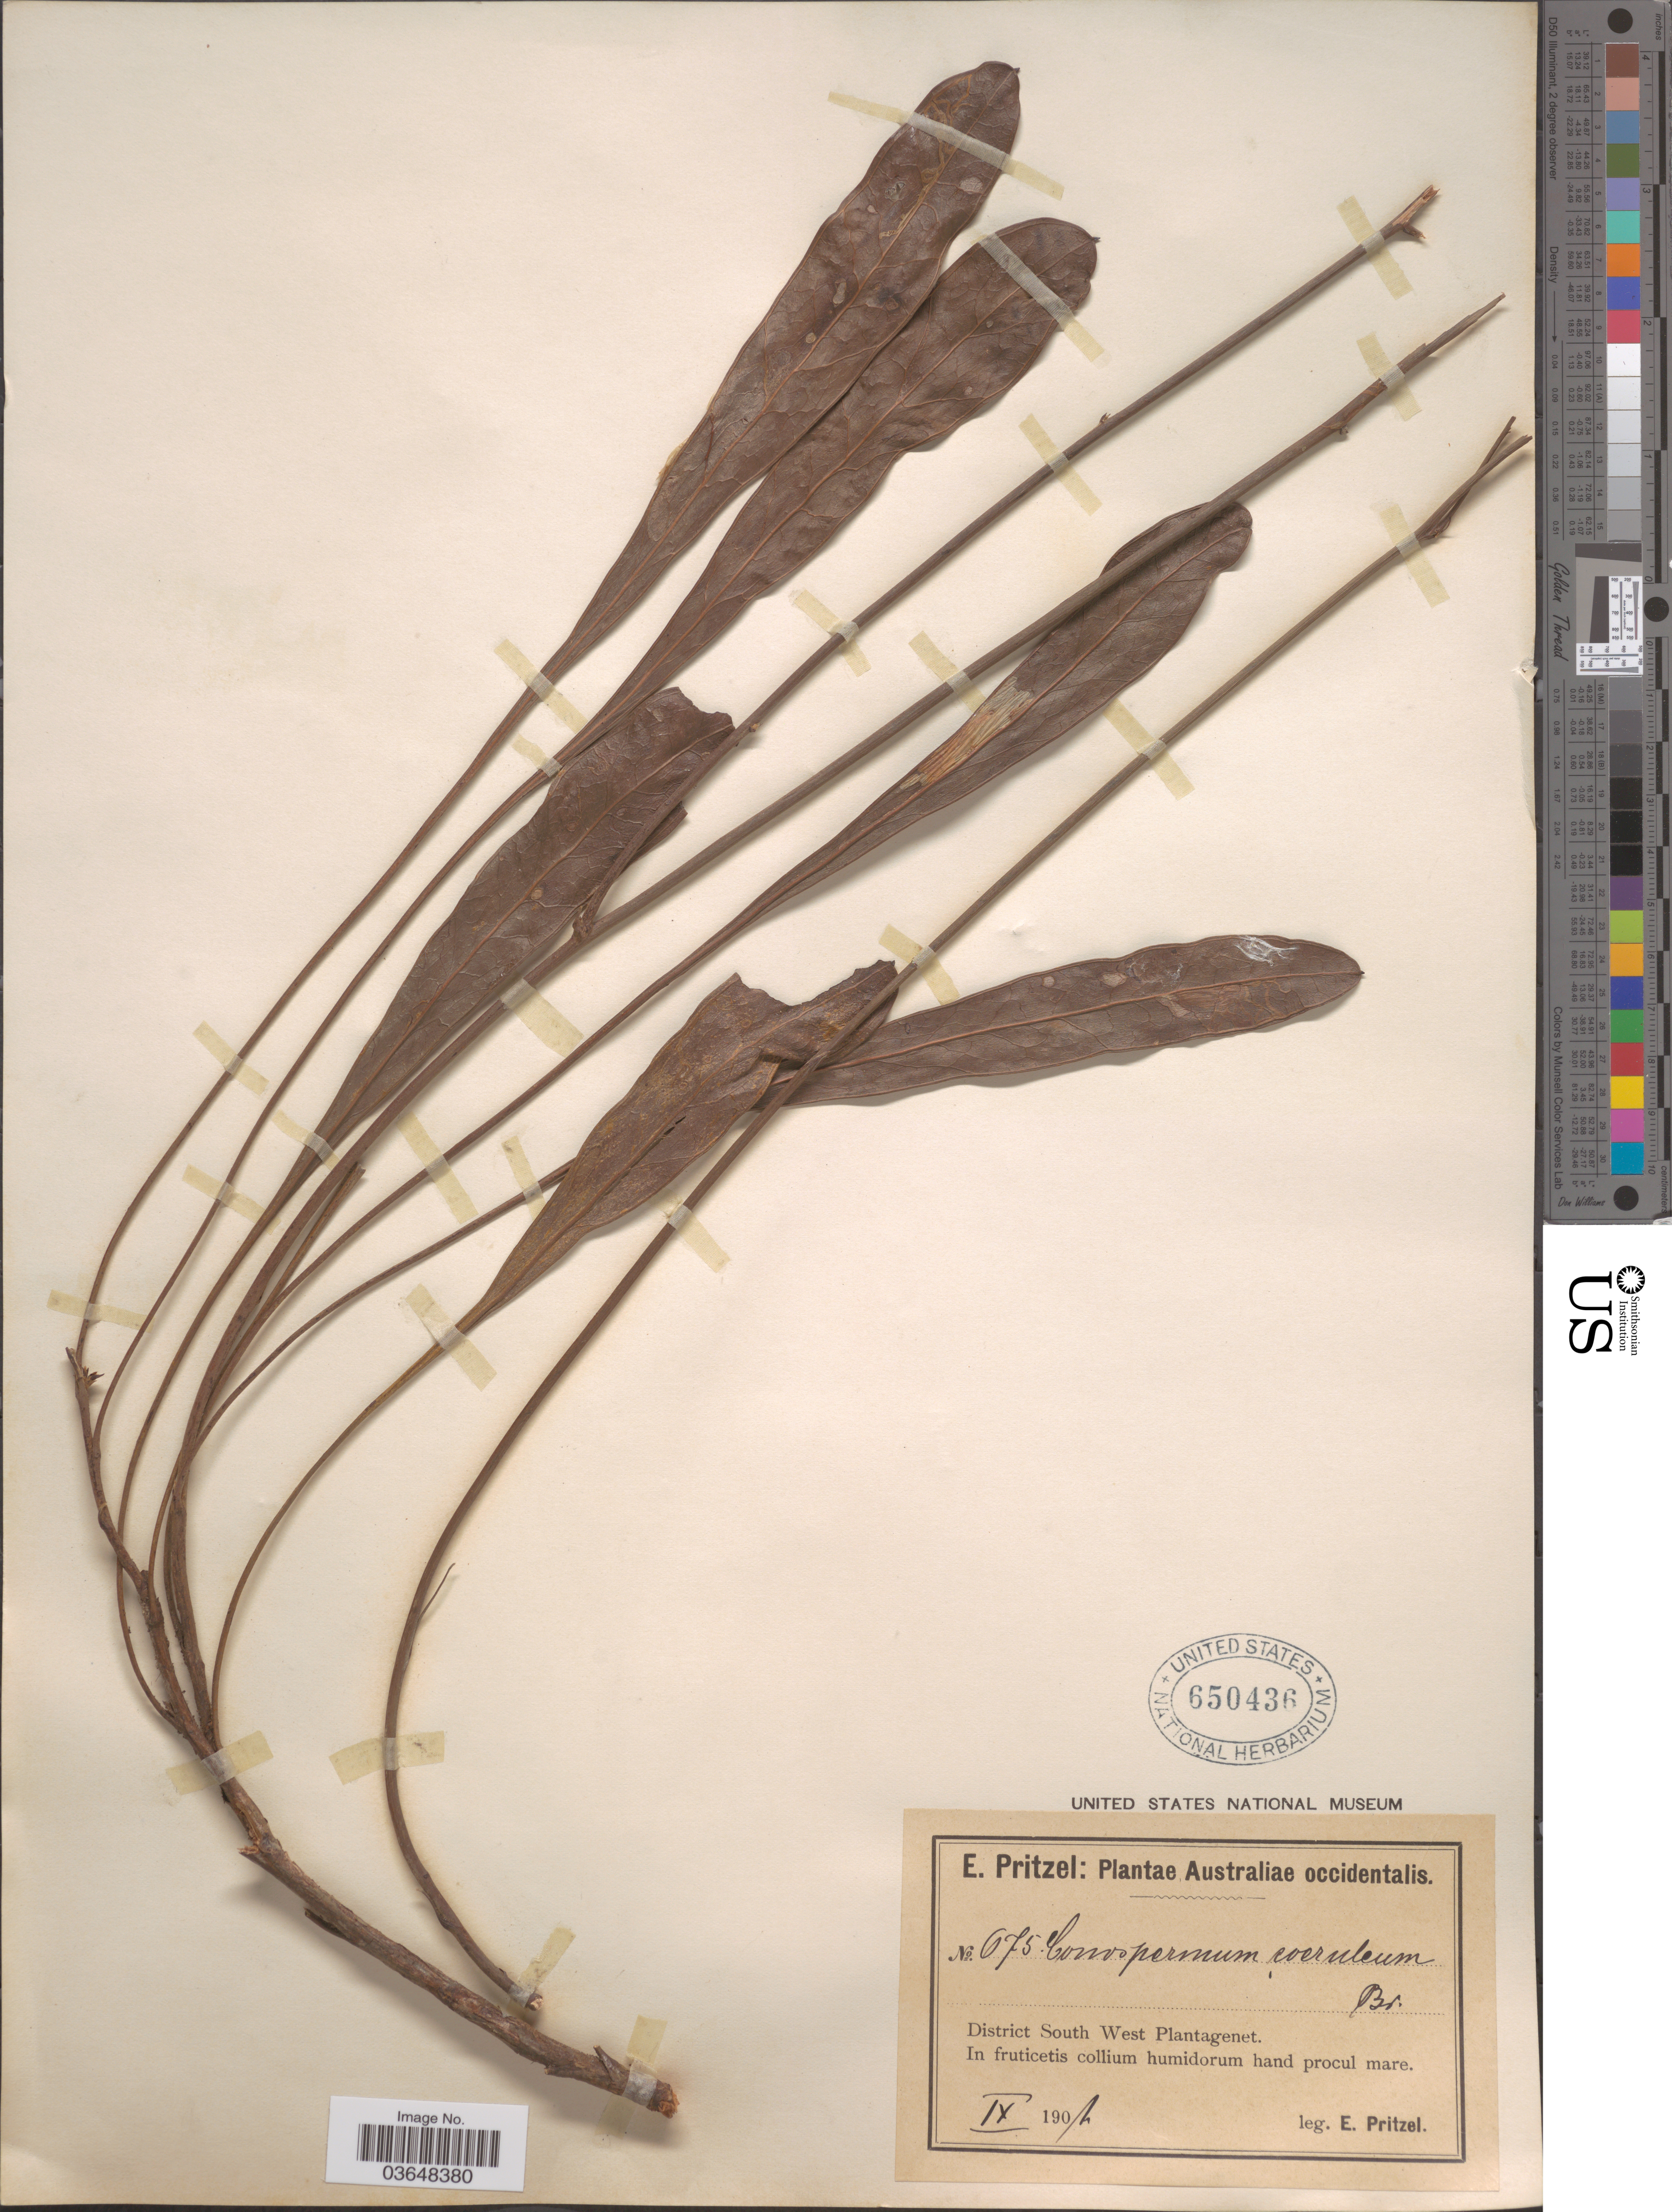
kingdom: Plantae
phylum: Tracheophyta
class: Magnoliopsida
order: Proteales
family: Proteaceae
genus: Conospermum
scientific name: Conospermum caeruleum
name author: R. Br.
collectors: E. G. Pritzel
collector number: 675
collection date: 1904-09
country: Australia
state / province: Western Australia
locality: Australiæ occidentalis. District South West Plantagenet.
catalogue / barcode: US 650436